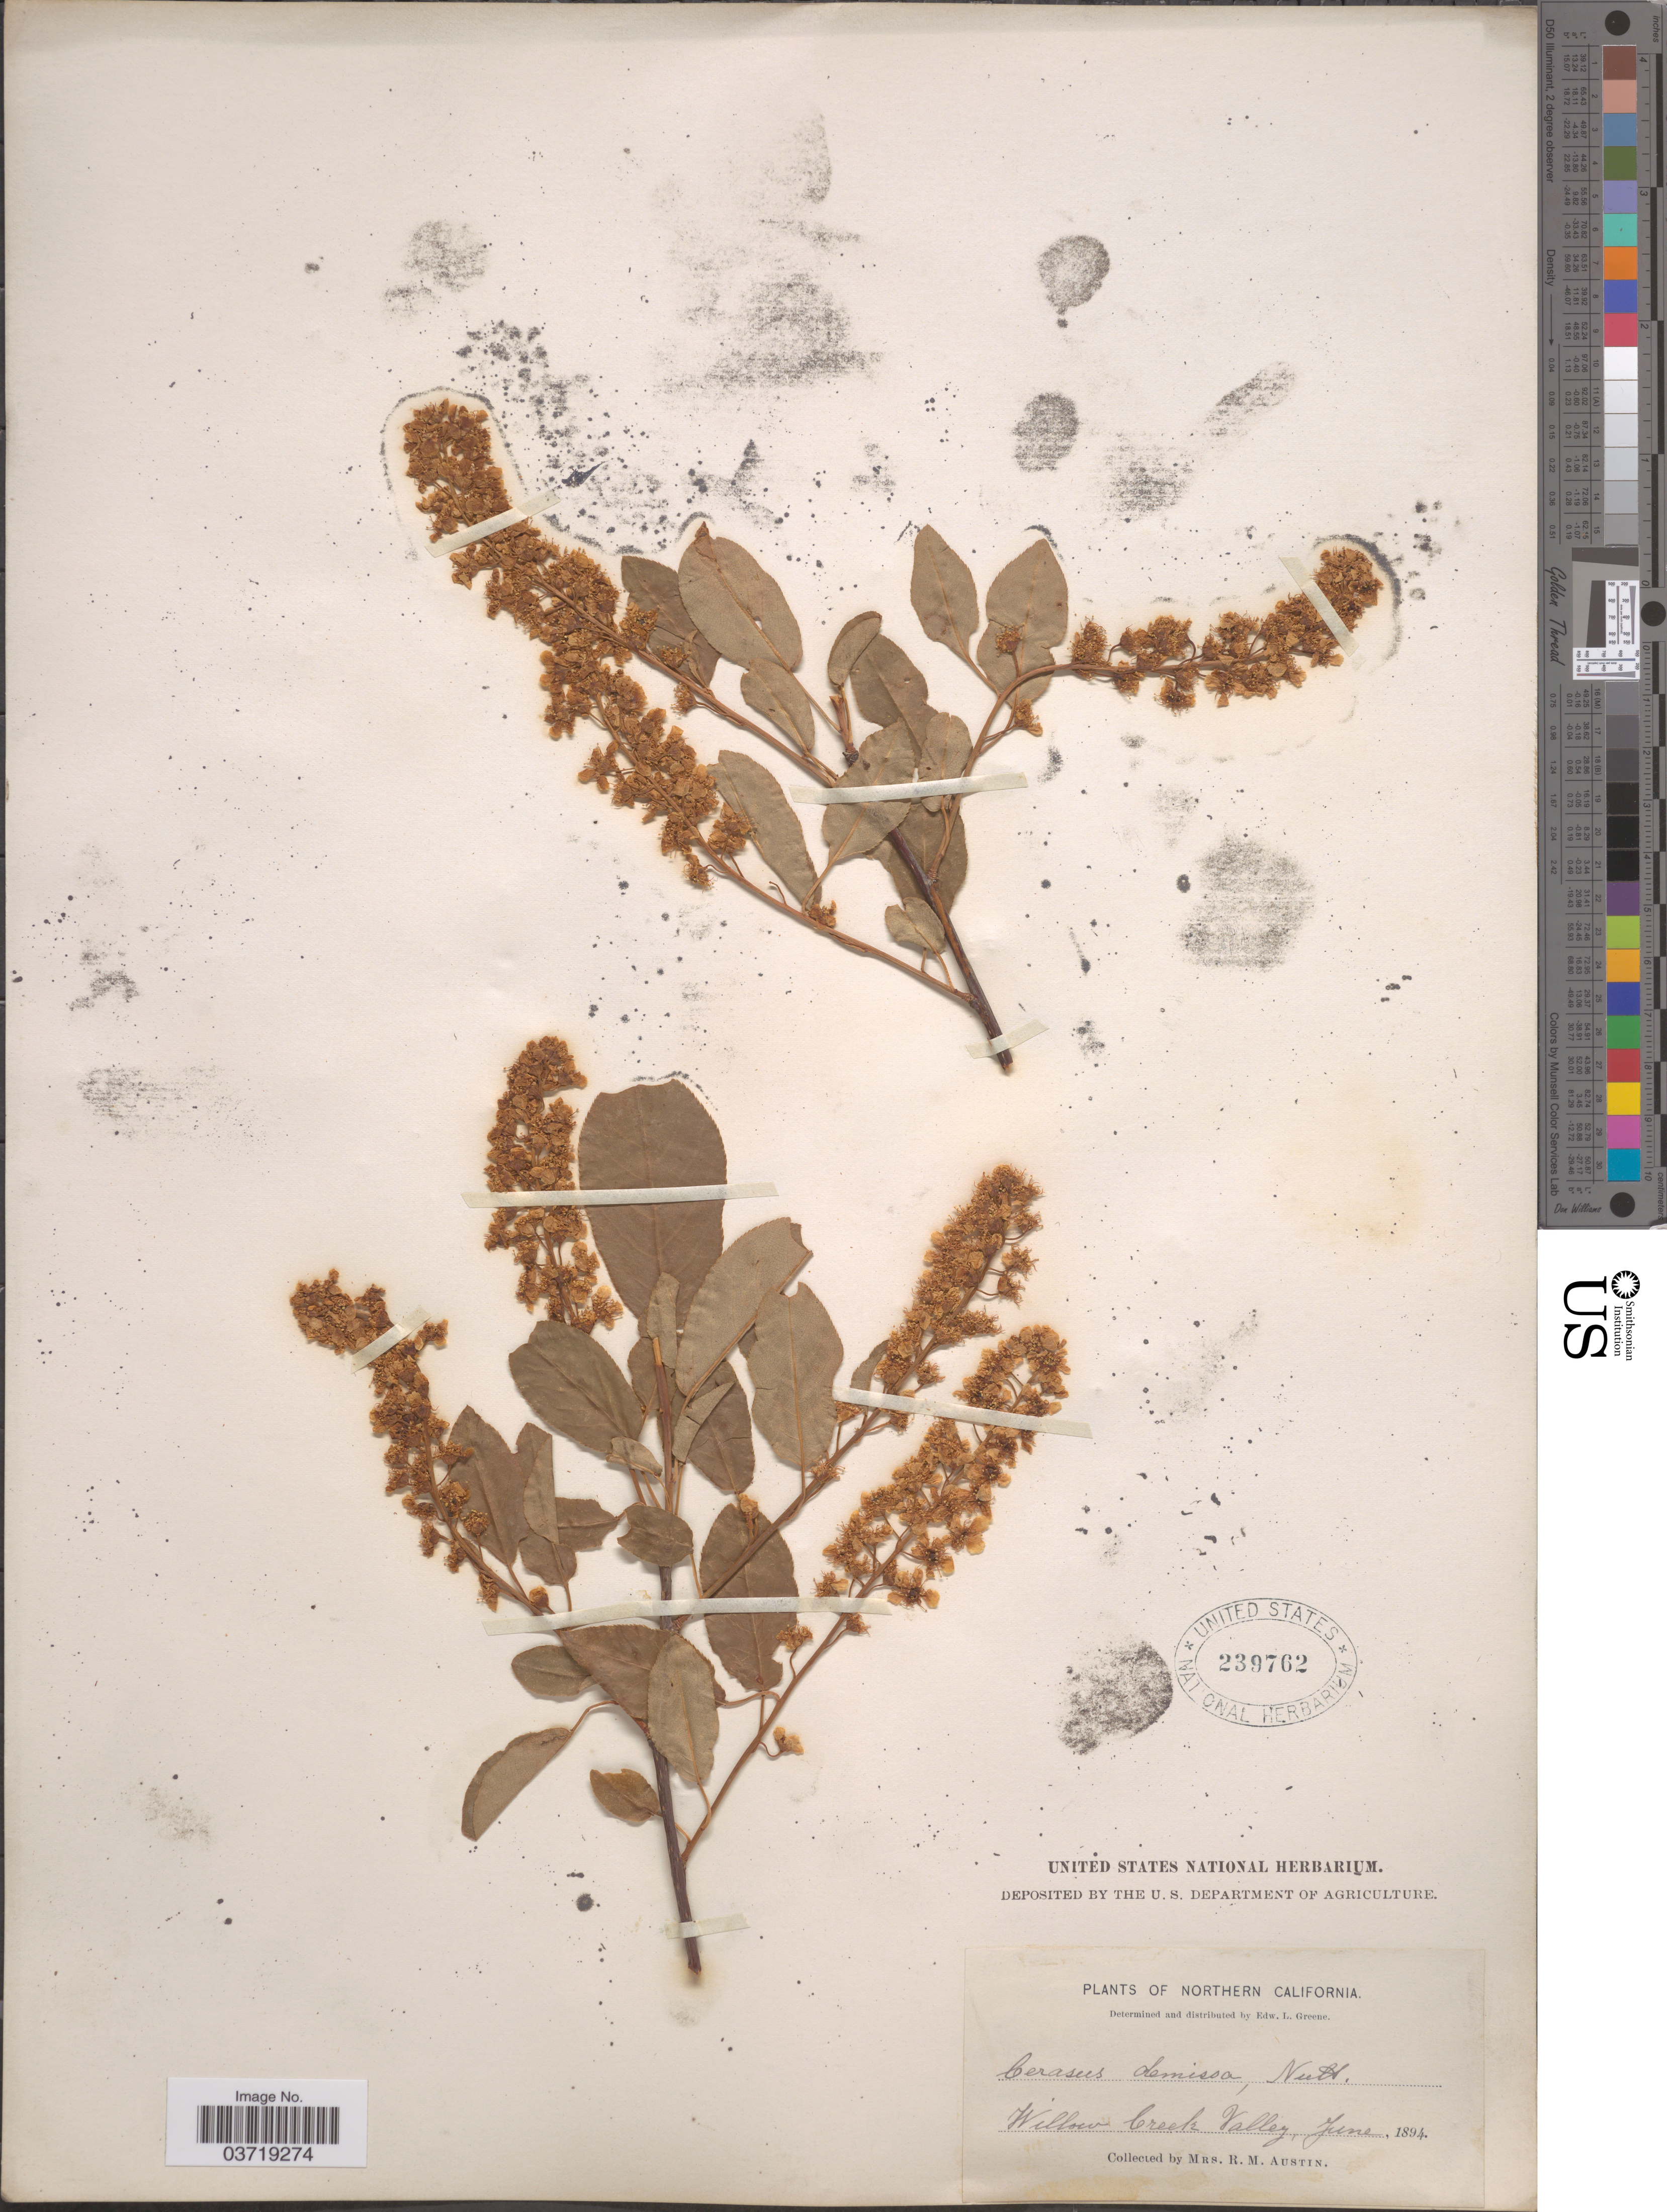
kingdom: Plantae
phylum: Tracheophyta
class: Magnoliopsida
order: Rosales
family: Rosaceae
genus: Prunus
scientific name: Prunus virginiana var. demissa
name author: (Nutt.) Torr.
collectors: R. Austin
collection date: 1894-06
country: United States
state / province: California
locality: Northern California. Willow Creek Valley.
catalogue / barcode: US 239762